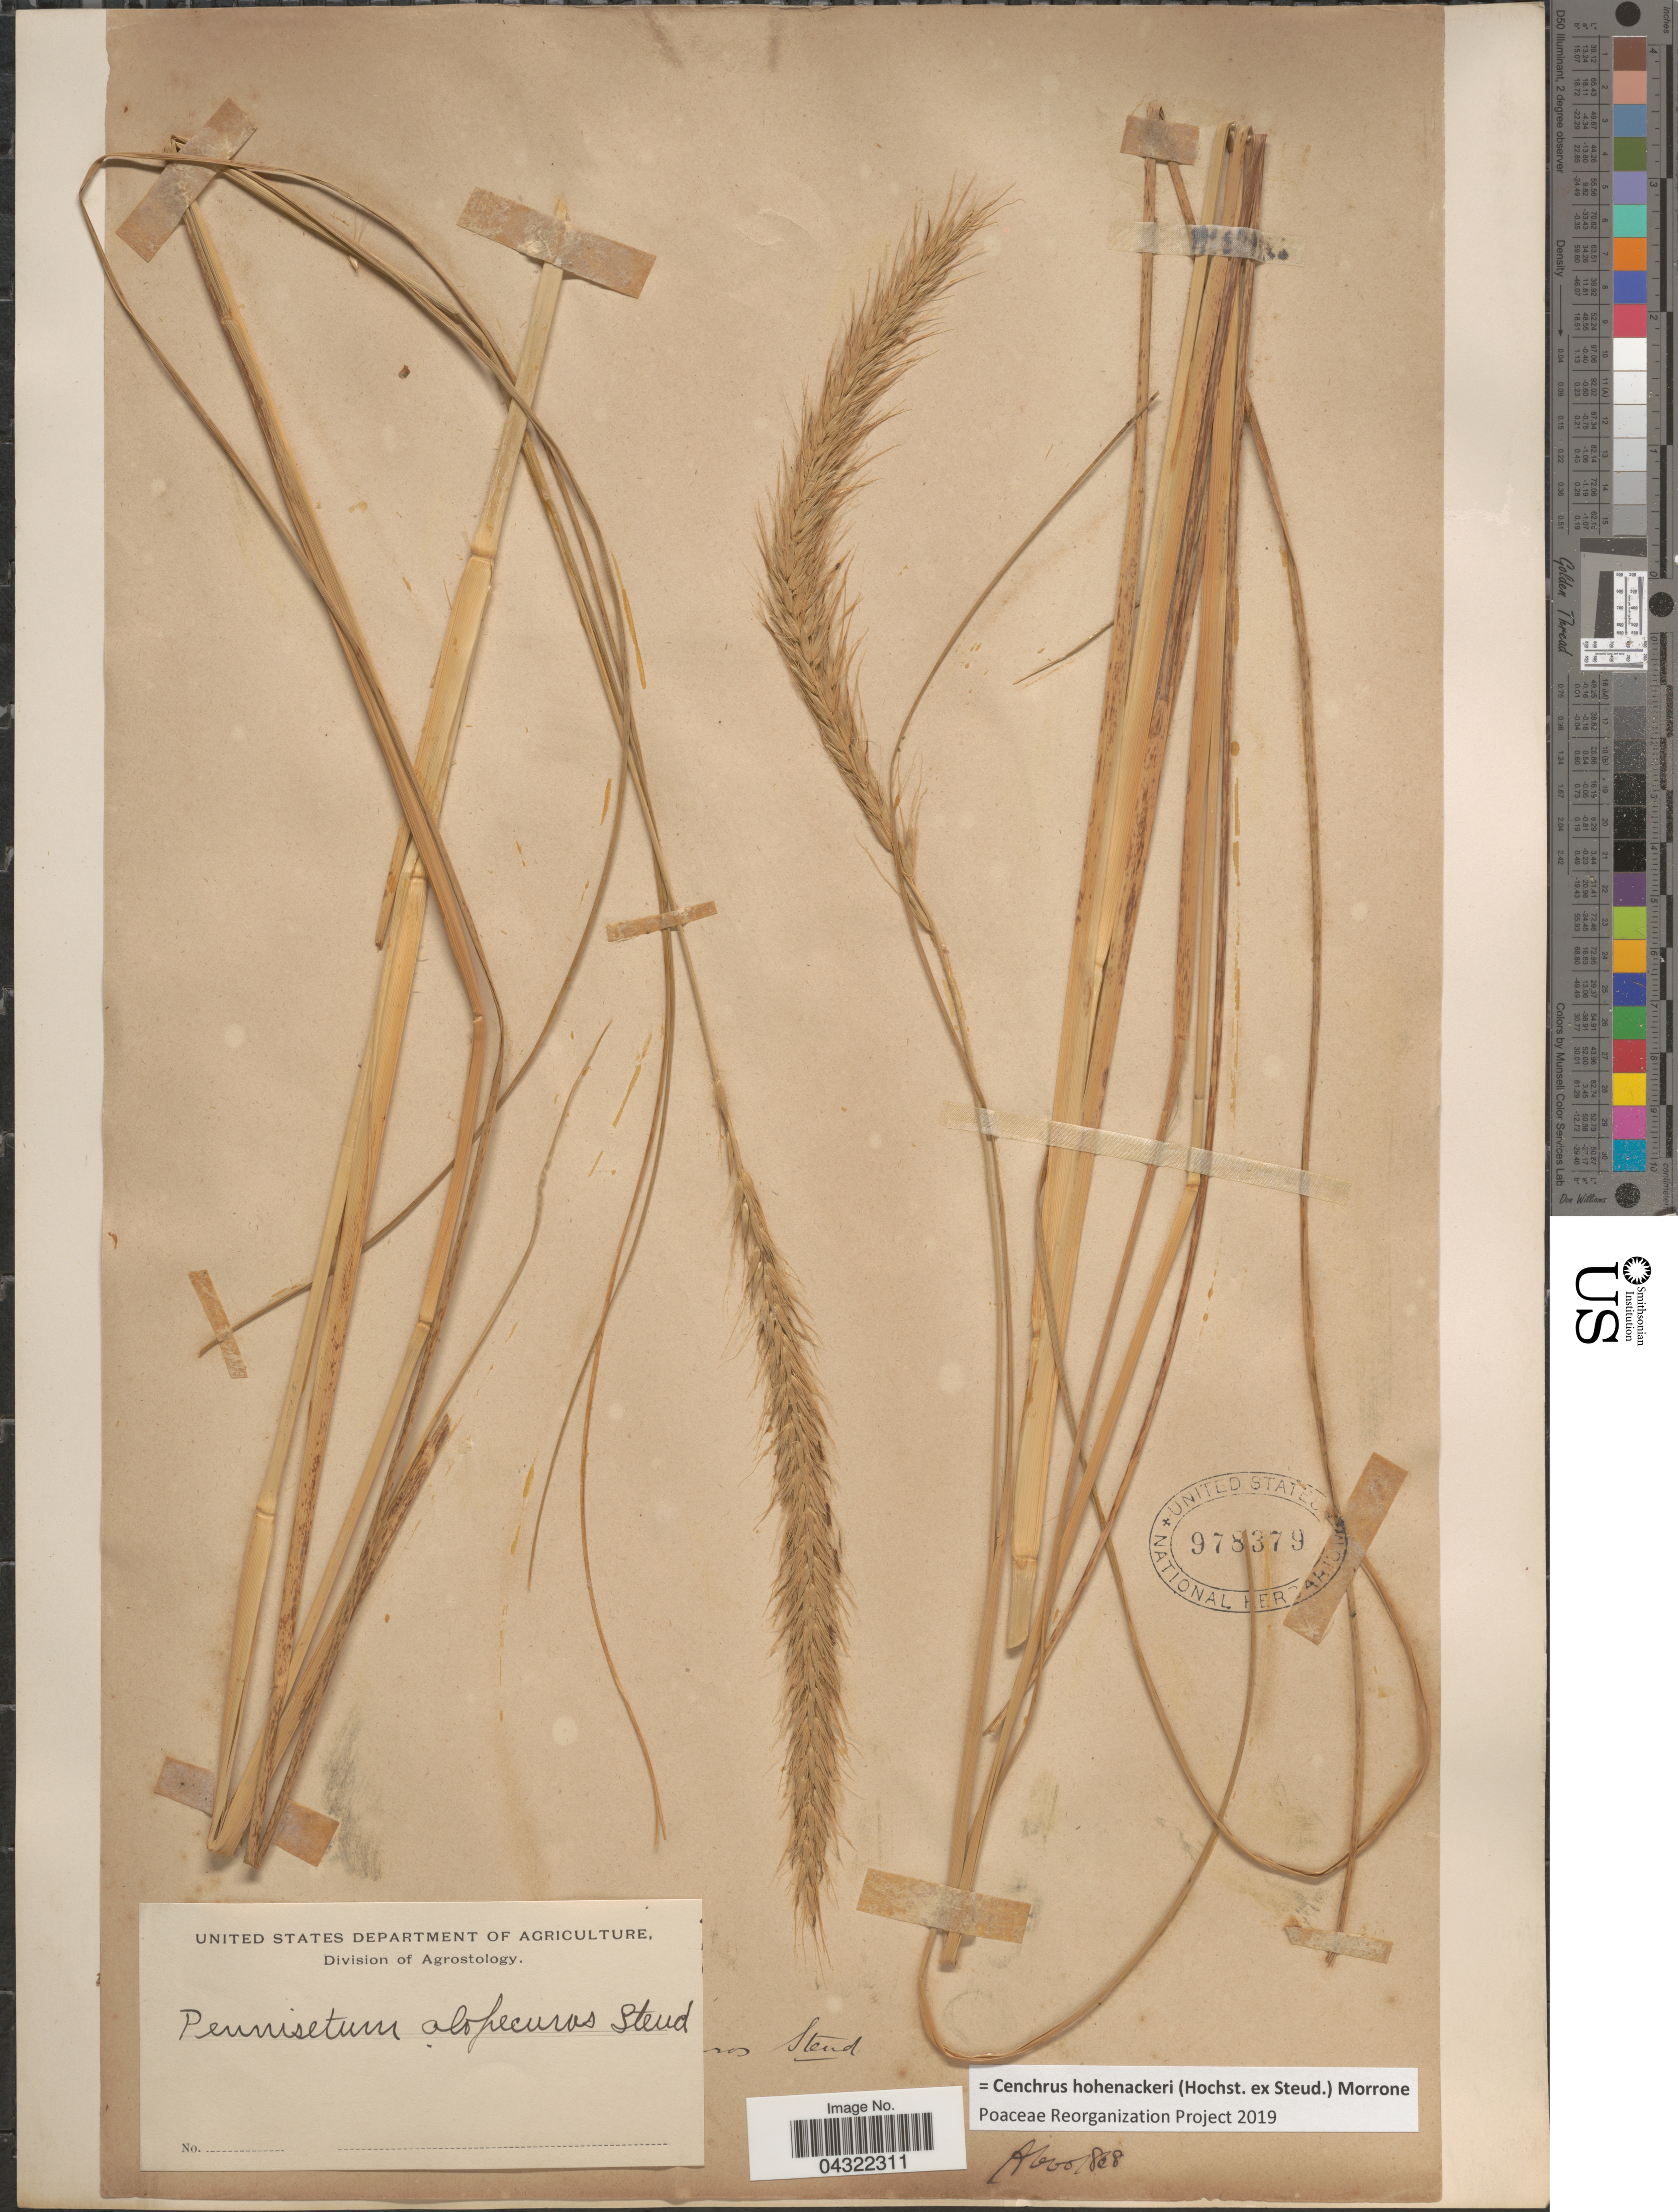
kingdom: Plantae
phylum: Tracheophyta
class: Liliopsida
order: Poales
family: Poaceae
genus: Cenchrus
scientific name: Cenchrus hohenackeri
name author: (Hochst. ex Steud.) Morrone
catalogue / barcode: US 978379